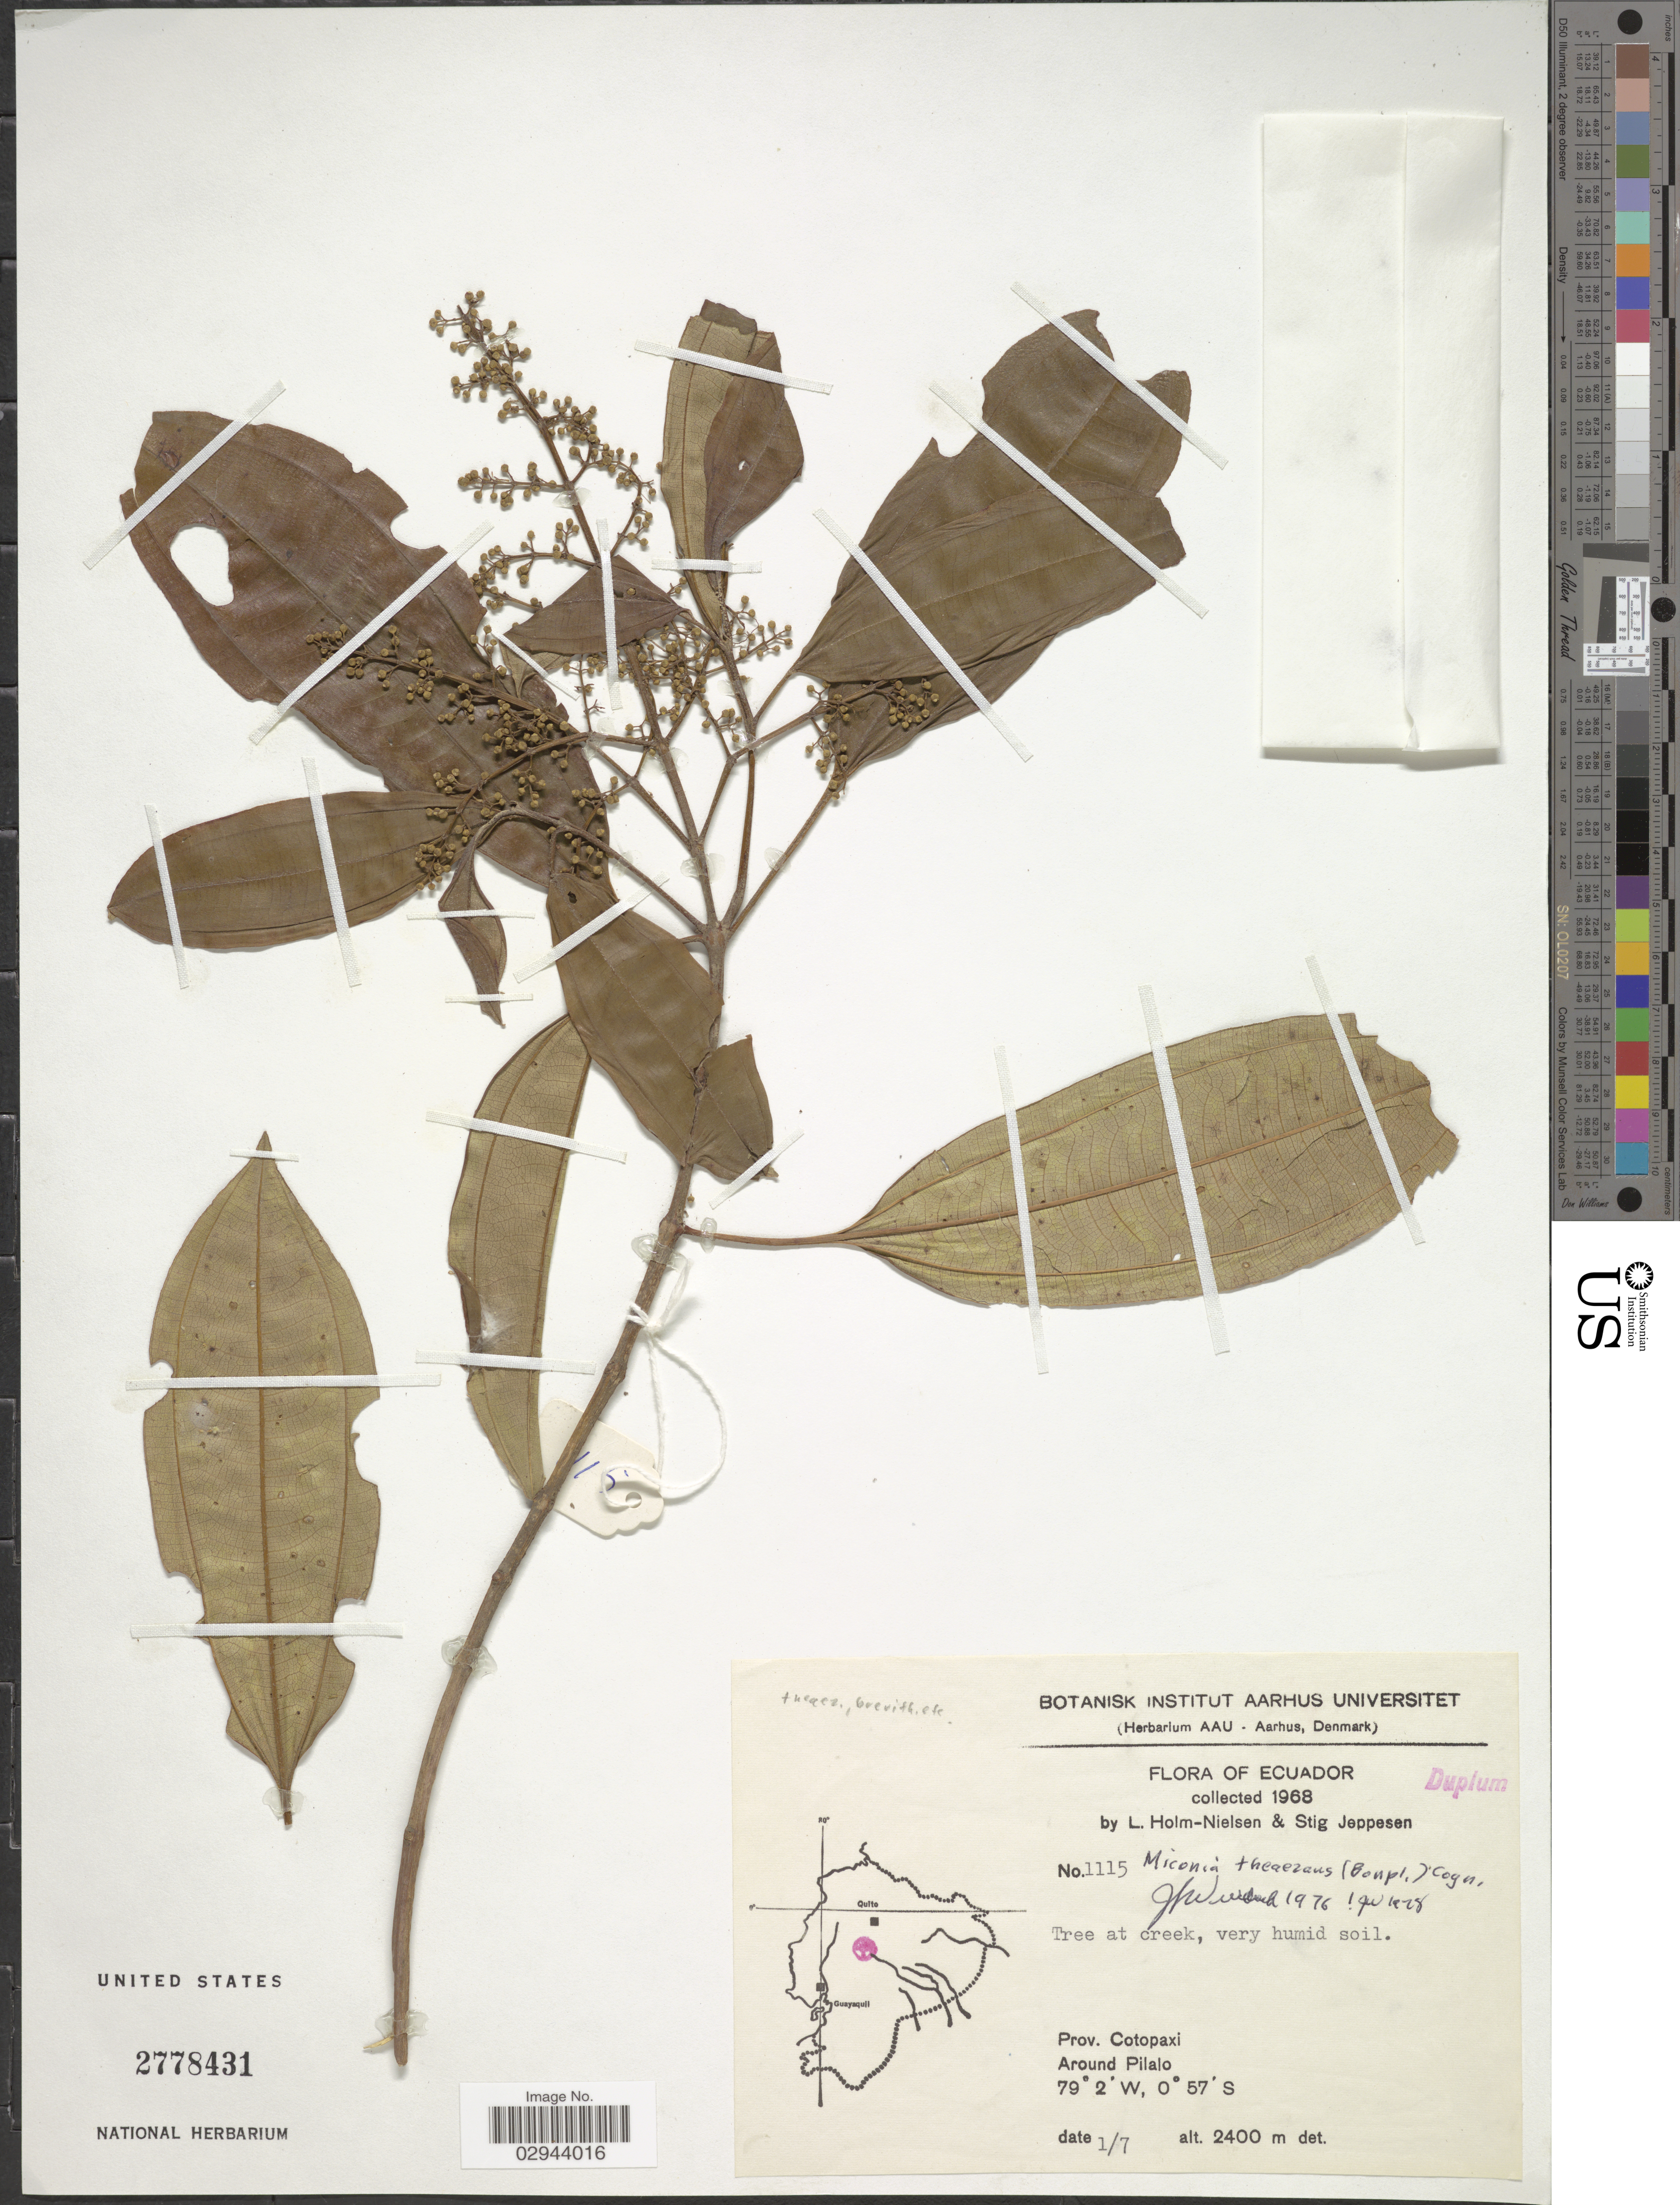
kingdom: Plantae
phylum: Tracheophyta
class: Magnoliopsida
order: Myrtales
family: Melastomataceae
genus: Miconia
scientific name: Miconia theizans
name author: (Bonpl.) Cogn.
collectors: L. Holm-Nielsen & S. Jeppesen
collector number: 1115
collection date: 1968-07-01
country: Ecuador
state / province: Cotopaxi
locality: Around Pilalo.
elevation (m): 2400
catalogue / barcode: US 2778431